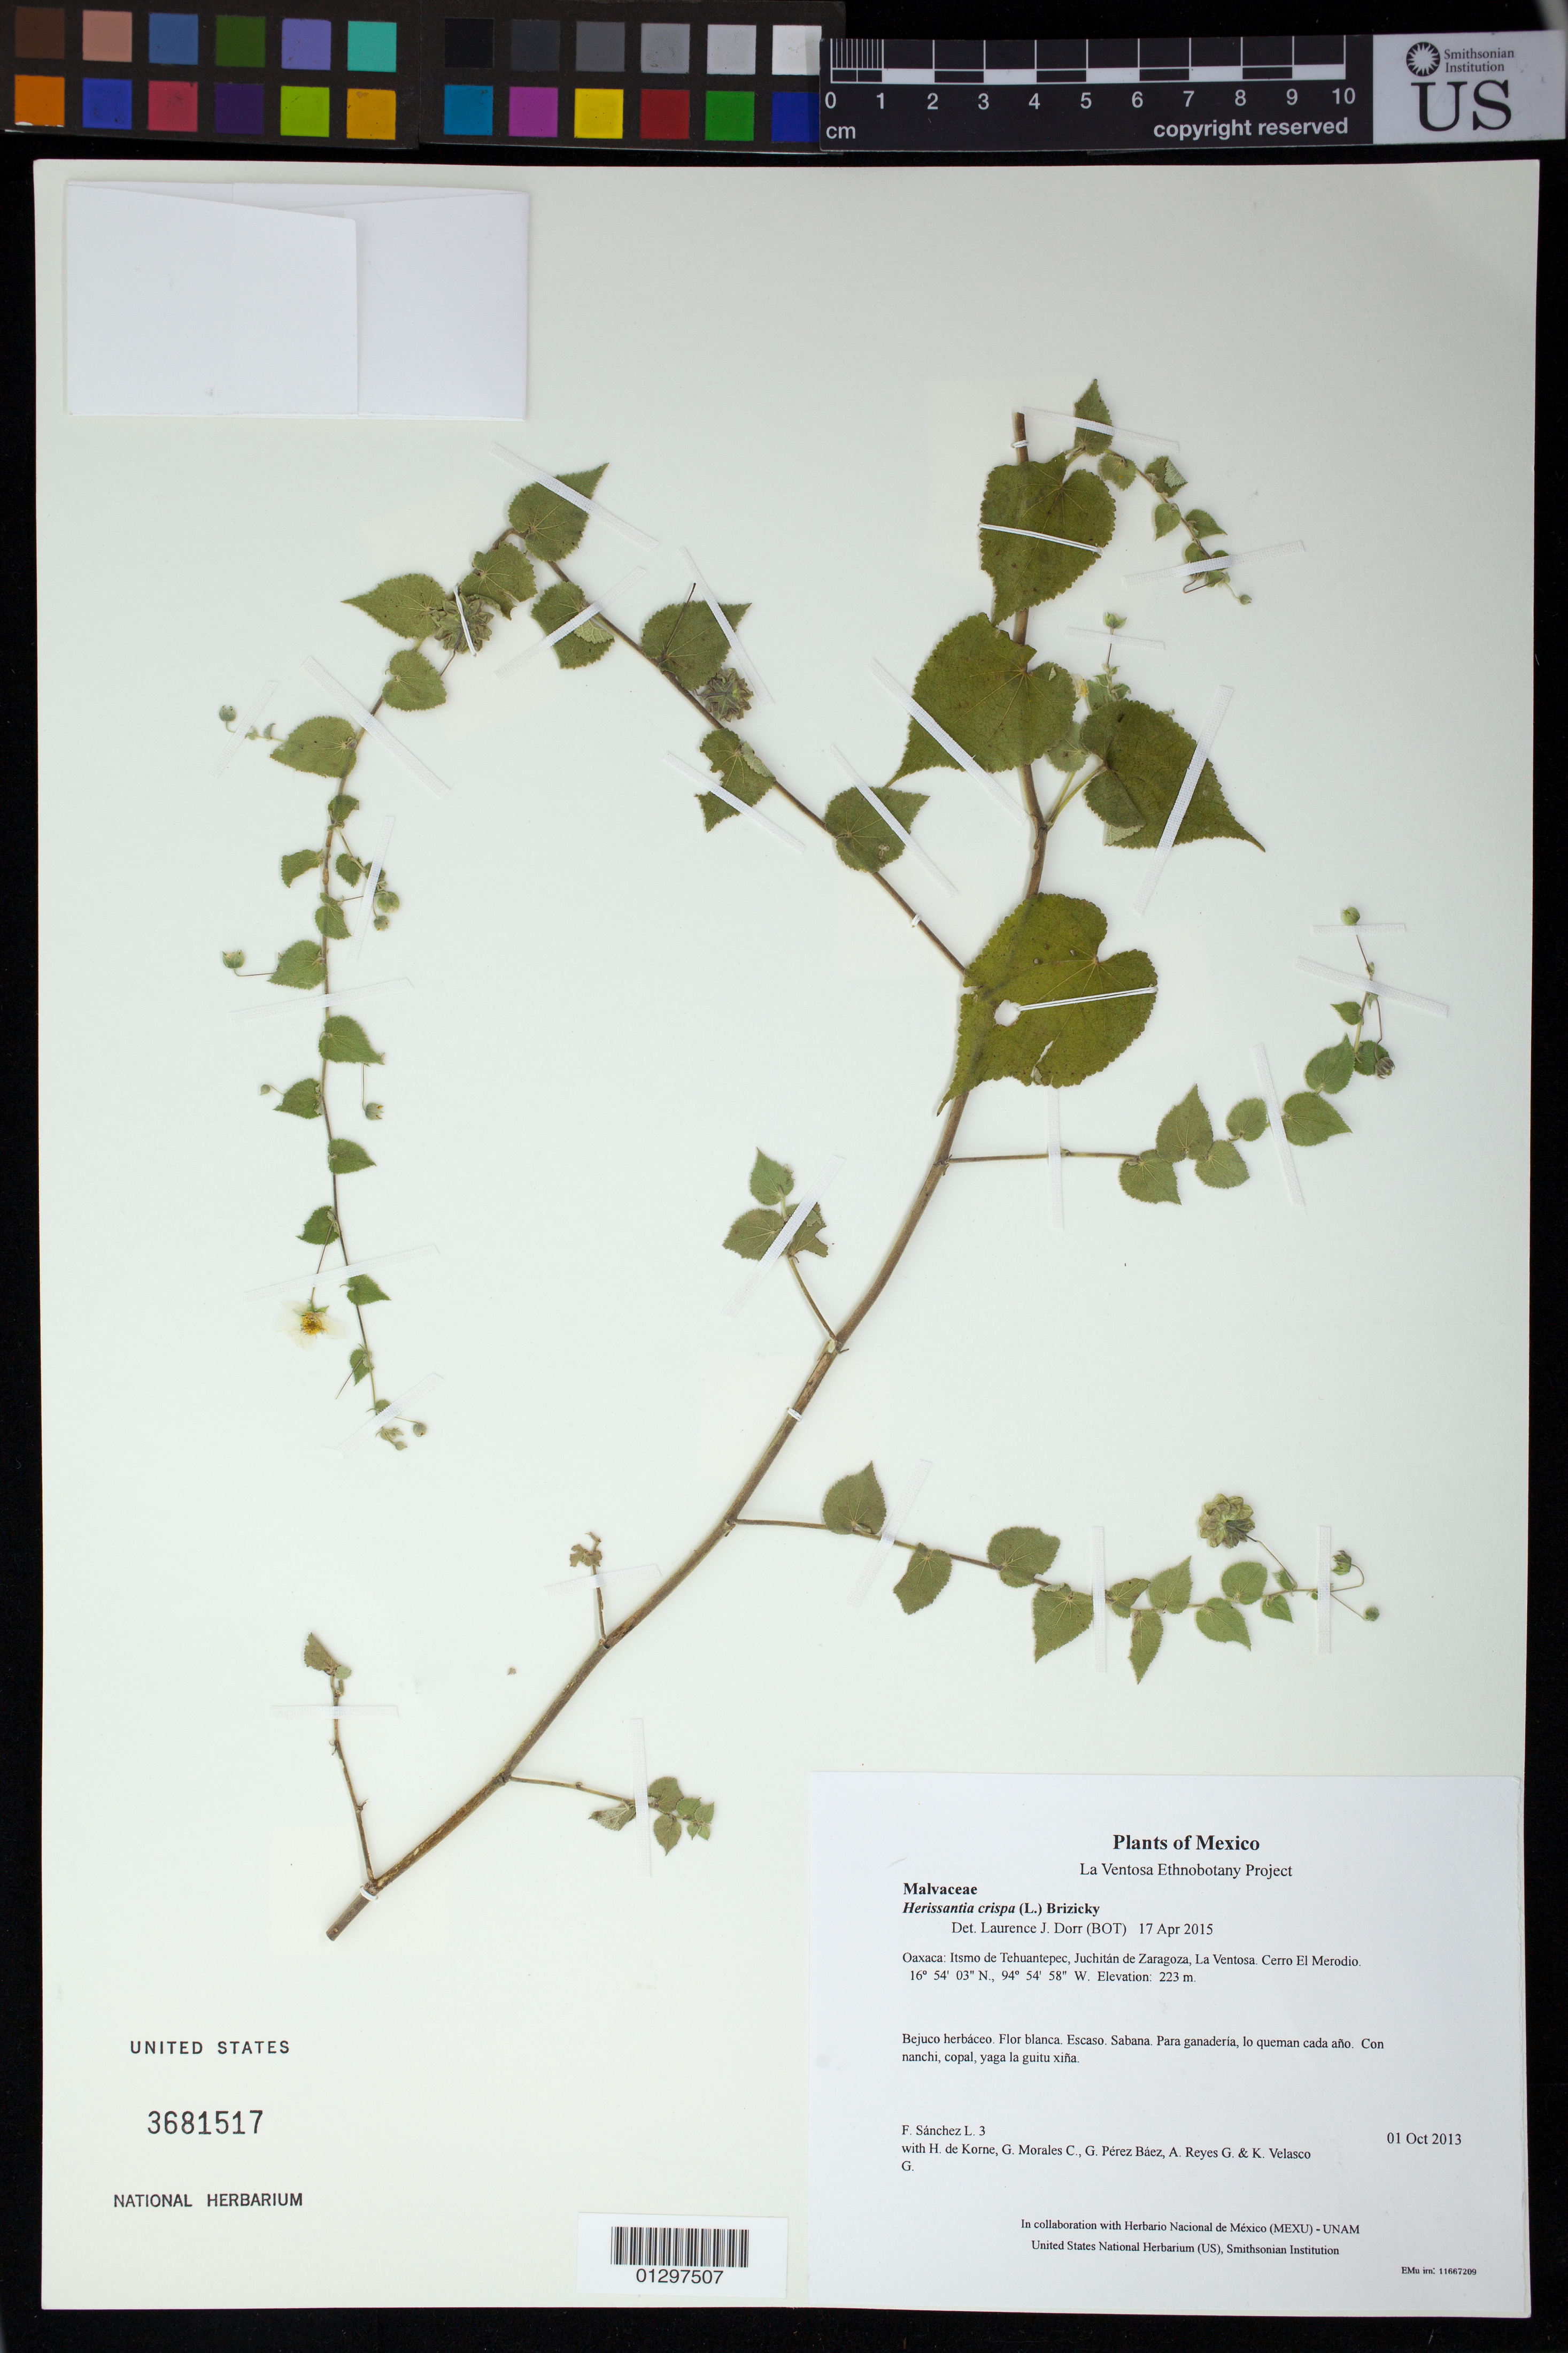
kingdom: Plantae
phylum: Tracheophyta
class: Magnoliopsida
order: Malvales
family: Malvaceae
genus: Herissantia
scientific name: Herissantia crispa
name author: (L.) Brizicky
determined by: Dorr, L. J., (BOT), Smithsonian Institution - National Museum of Natural History (UNITED STATES)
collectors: F. Sánchez L., H. de Korne, G. Morales C., G. Pérez Báez, A. Reyes G. & K. Velasco G.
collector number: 3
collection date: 2013-10-01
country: Mexico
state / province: Oaxaca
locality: Itsmo de Tehuantepec, Juchitán de Zaragoza, La Ventosa. Cerro El Merodio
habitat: Sabana. Para ganadería, lo queman cada año.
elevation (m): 223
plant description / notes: MEXU, SERO, US; Luba'. Guie' naquichi'. Huaxie'.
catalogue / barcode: US 3681517